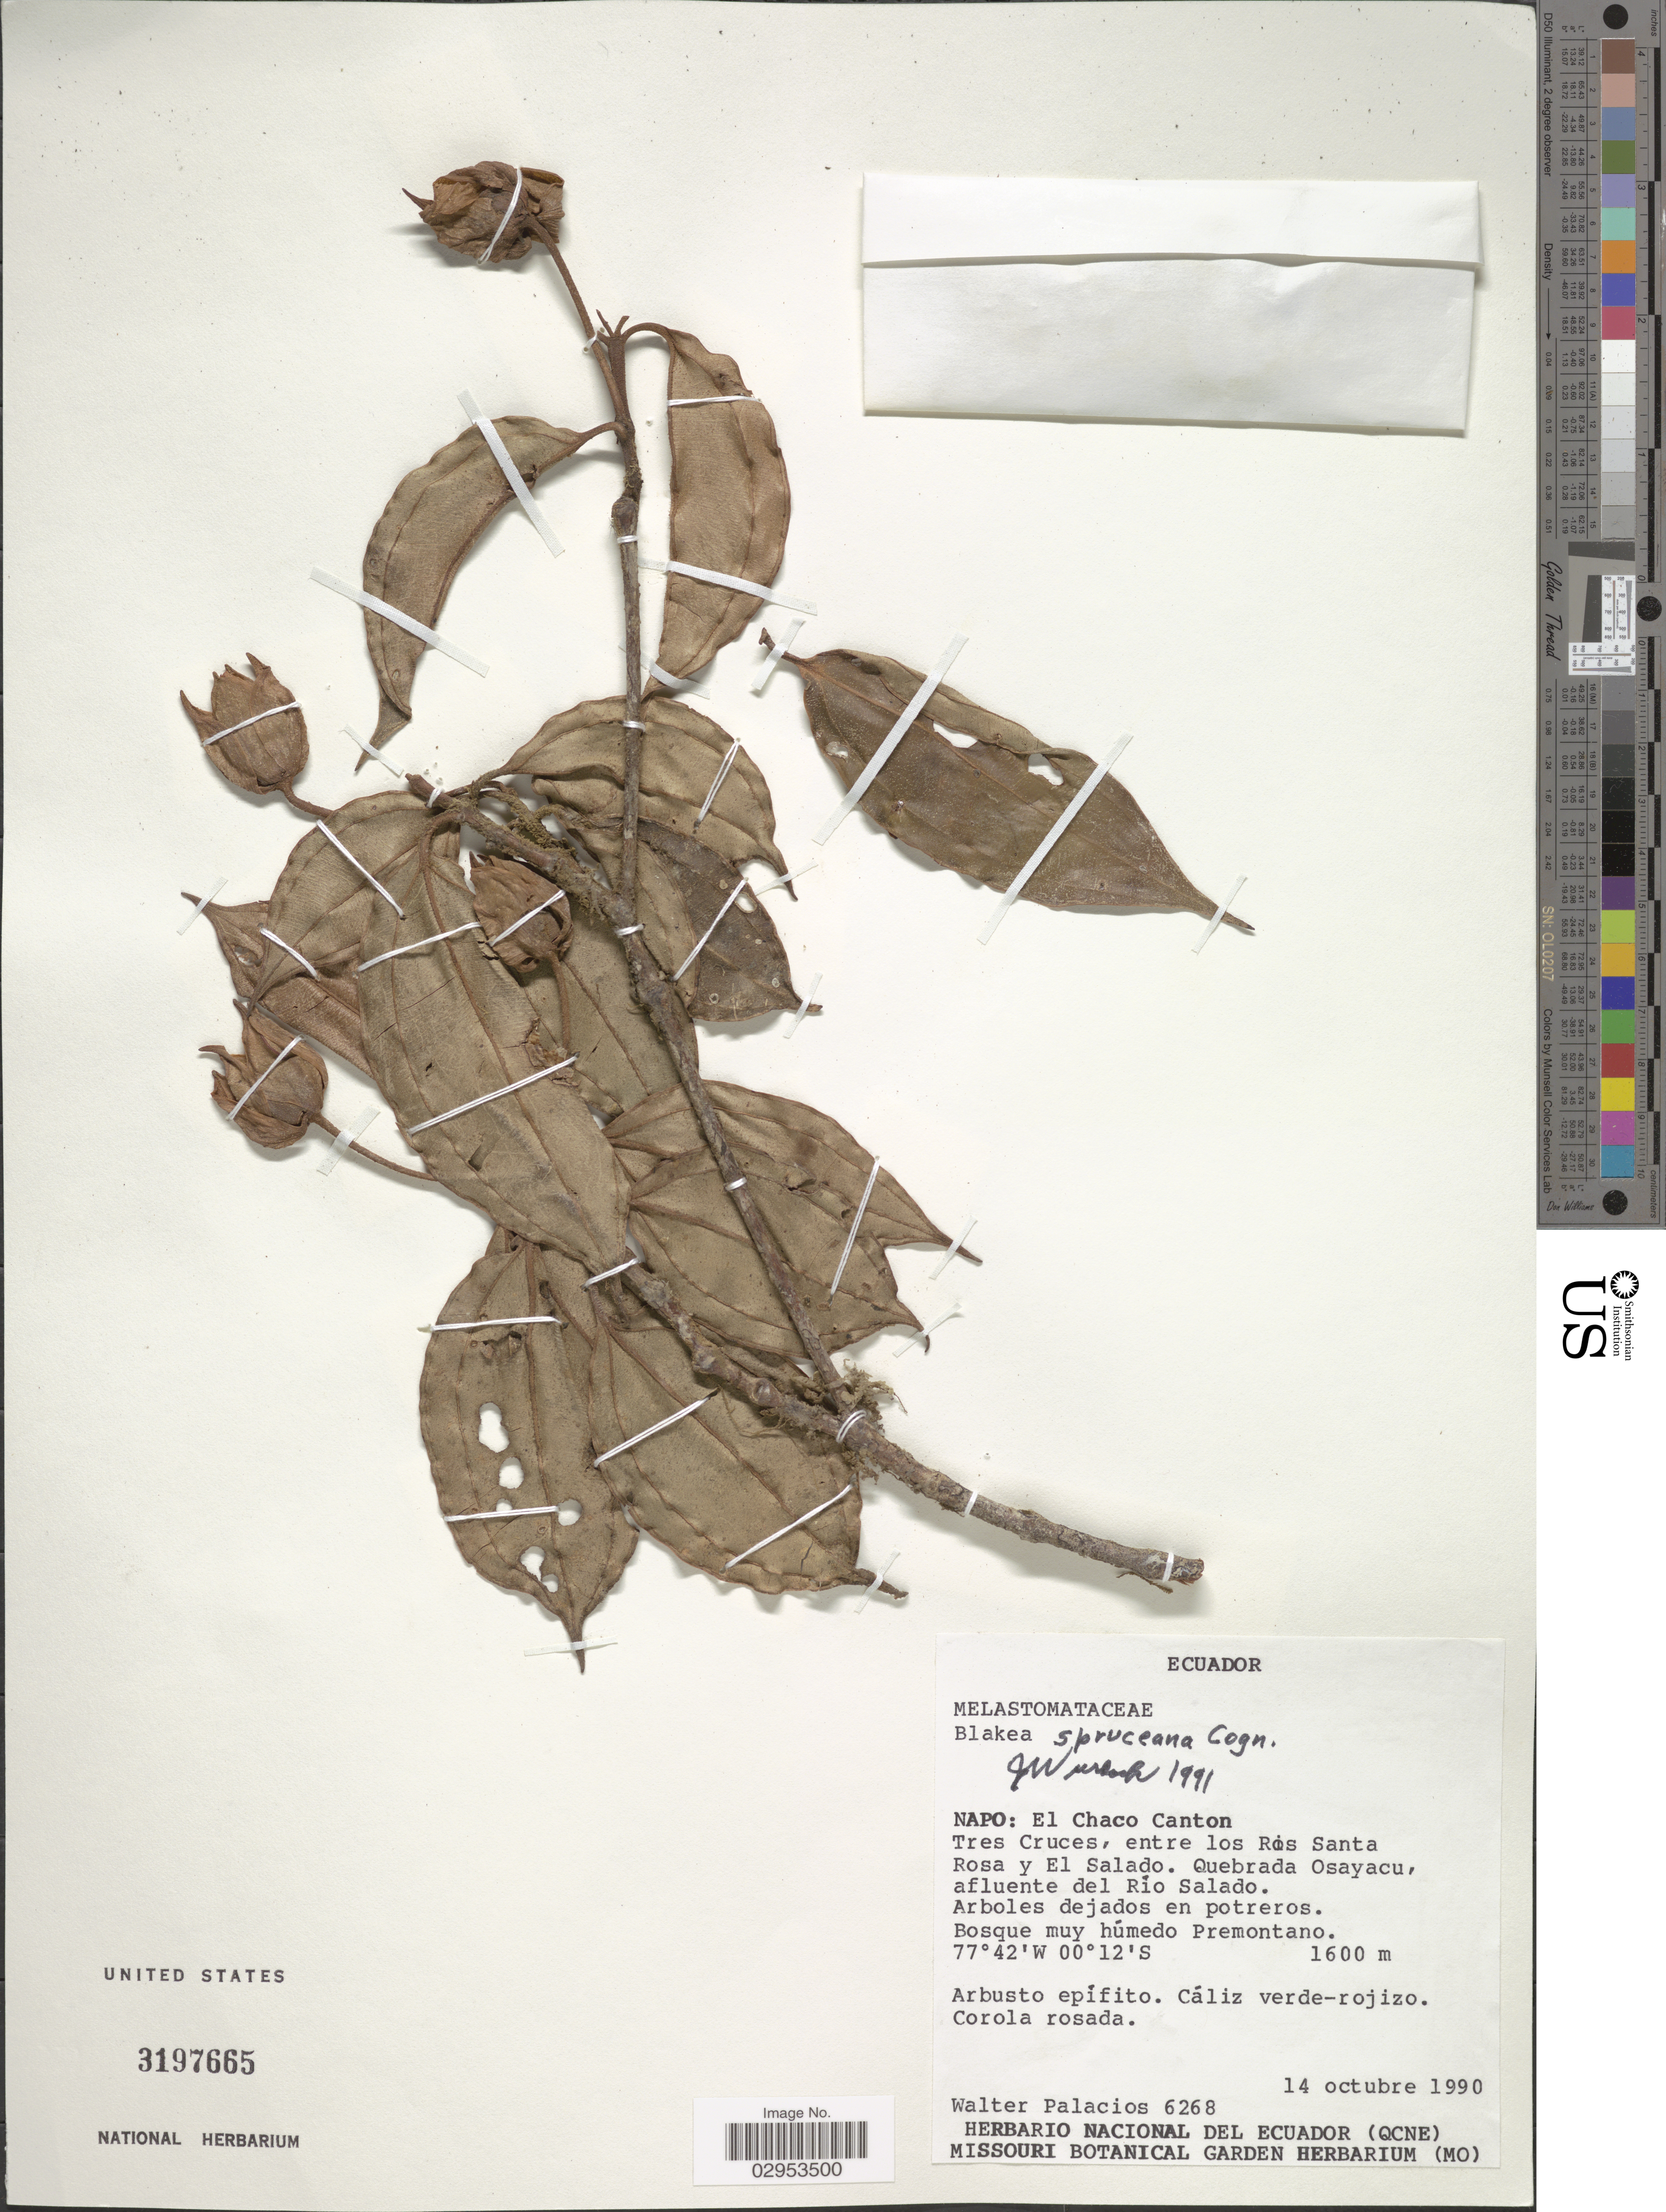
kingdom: Plantae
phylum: Tracheophyta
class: Magnoliopsida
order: Myrtales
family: Melastomataceae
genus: Blakea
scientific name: Blakea spruceana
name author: Cogn.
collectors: W. Palacios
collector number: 6268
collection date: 1990-10-14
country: Ecuador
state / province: Napo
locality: El Chaco Canton. Tres Cruces, entre los Ris [interpreted] Santa afluente del Río Salado.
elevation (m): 1600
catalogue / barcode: US 3197665